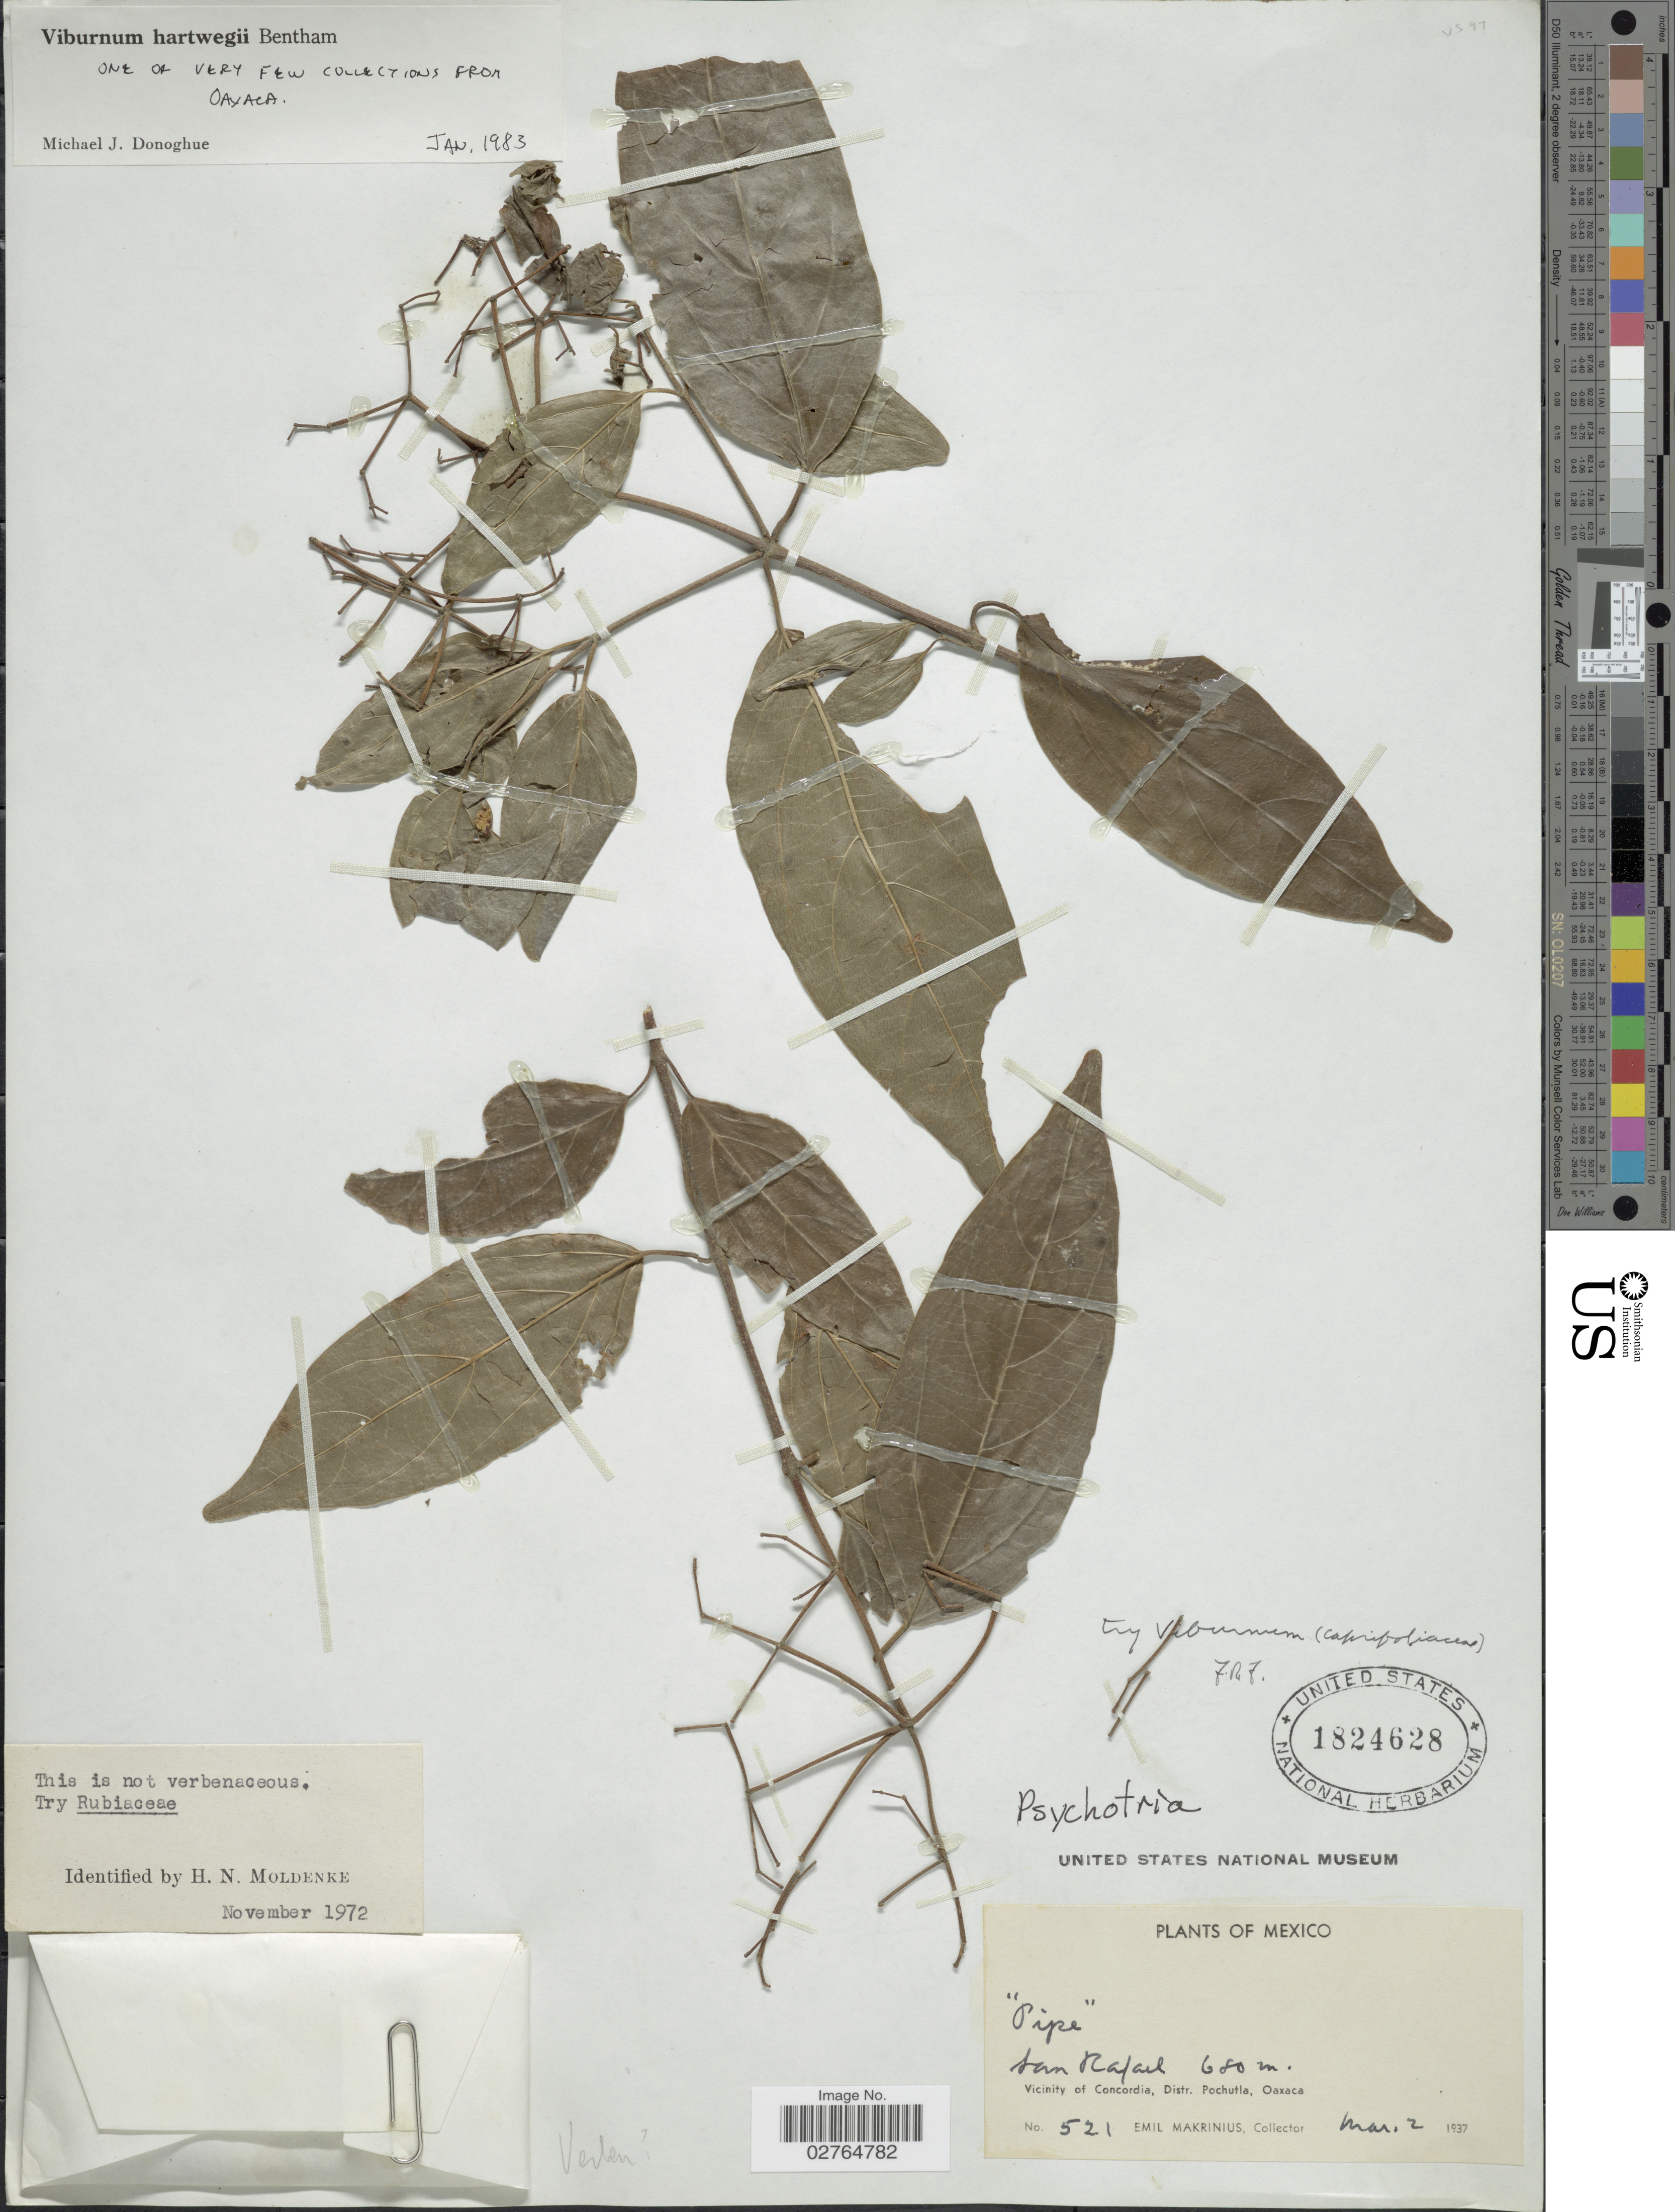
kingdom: Plantae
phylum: Tracheophyta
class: Magnoliopsida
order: Dipsacales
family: Viburnaceae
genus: Viburnum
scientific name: Viburnum hartwegii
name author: Benth.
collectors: E. Makrinius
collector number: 521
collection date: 1937-03-02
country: Mexico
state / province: Oaxaca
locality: San Rafael. Vicinity of Concordia, Distr. Pochutla.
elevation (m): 680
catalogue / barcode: US 1824628